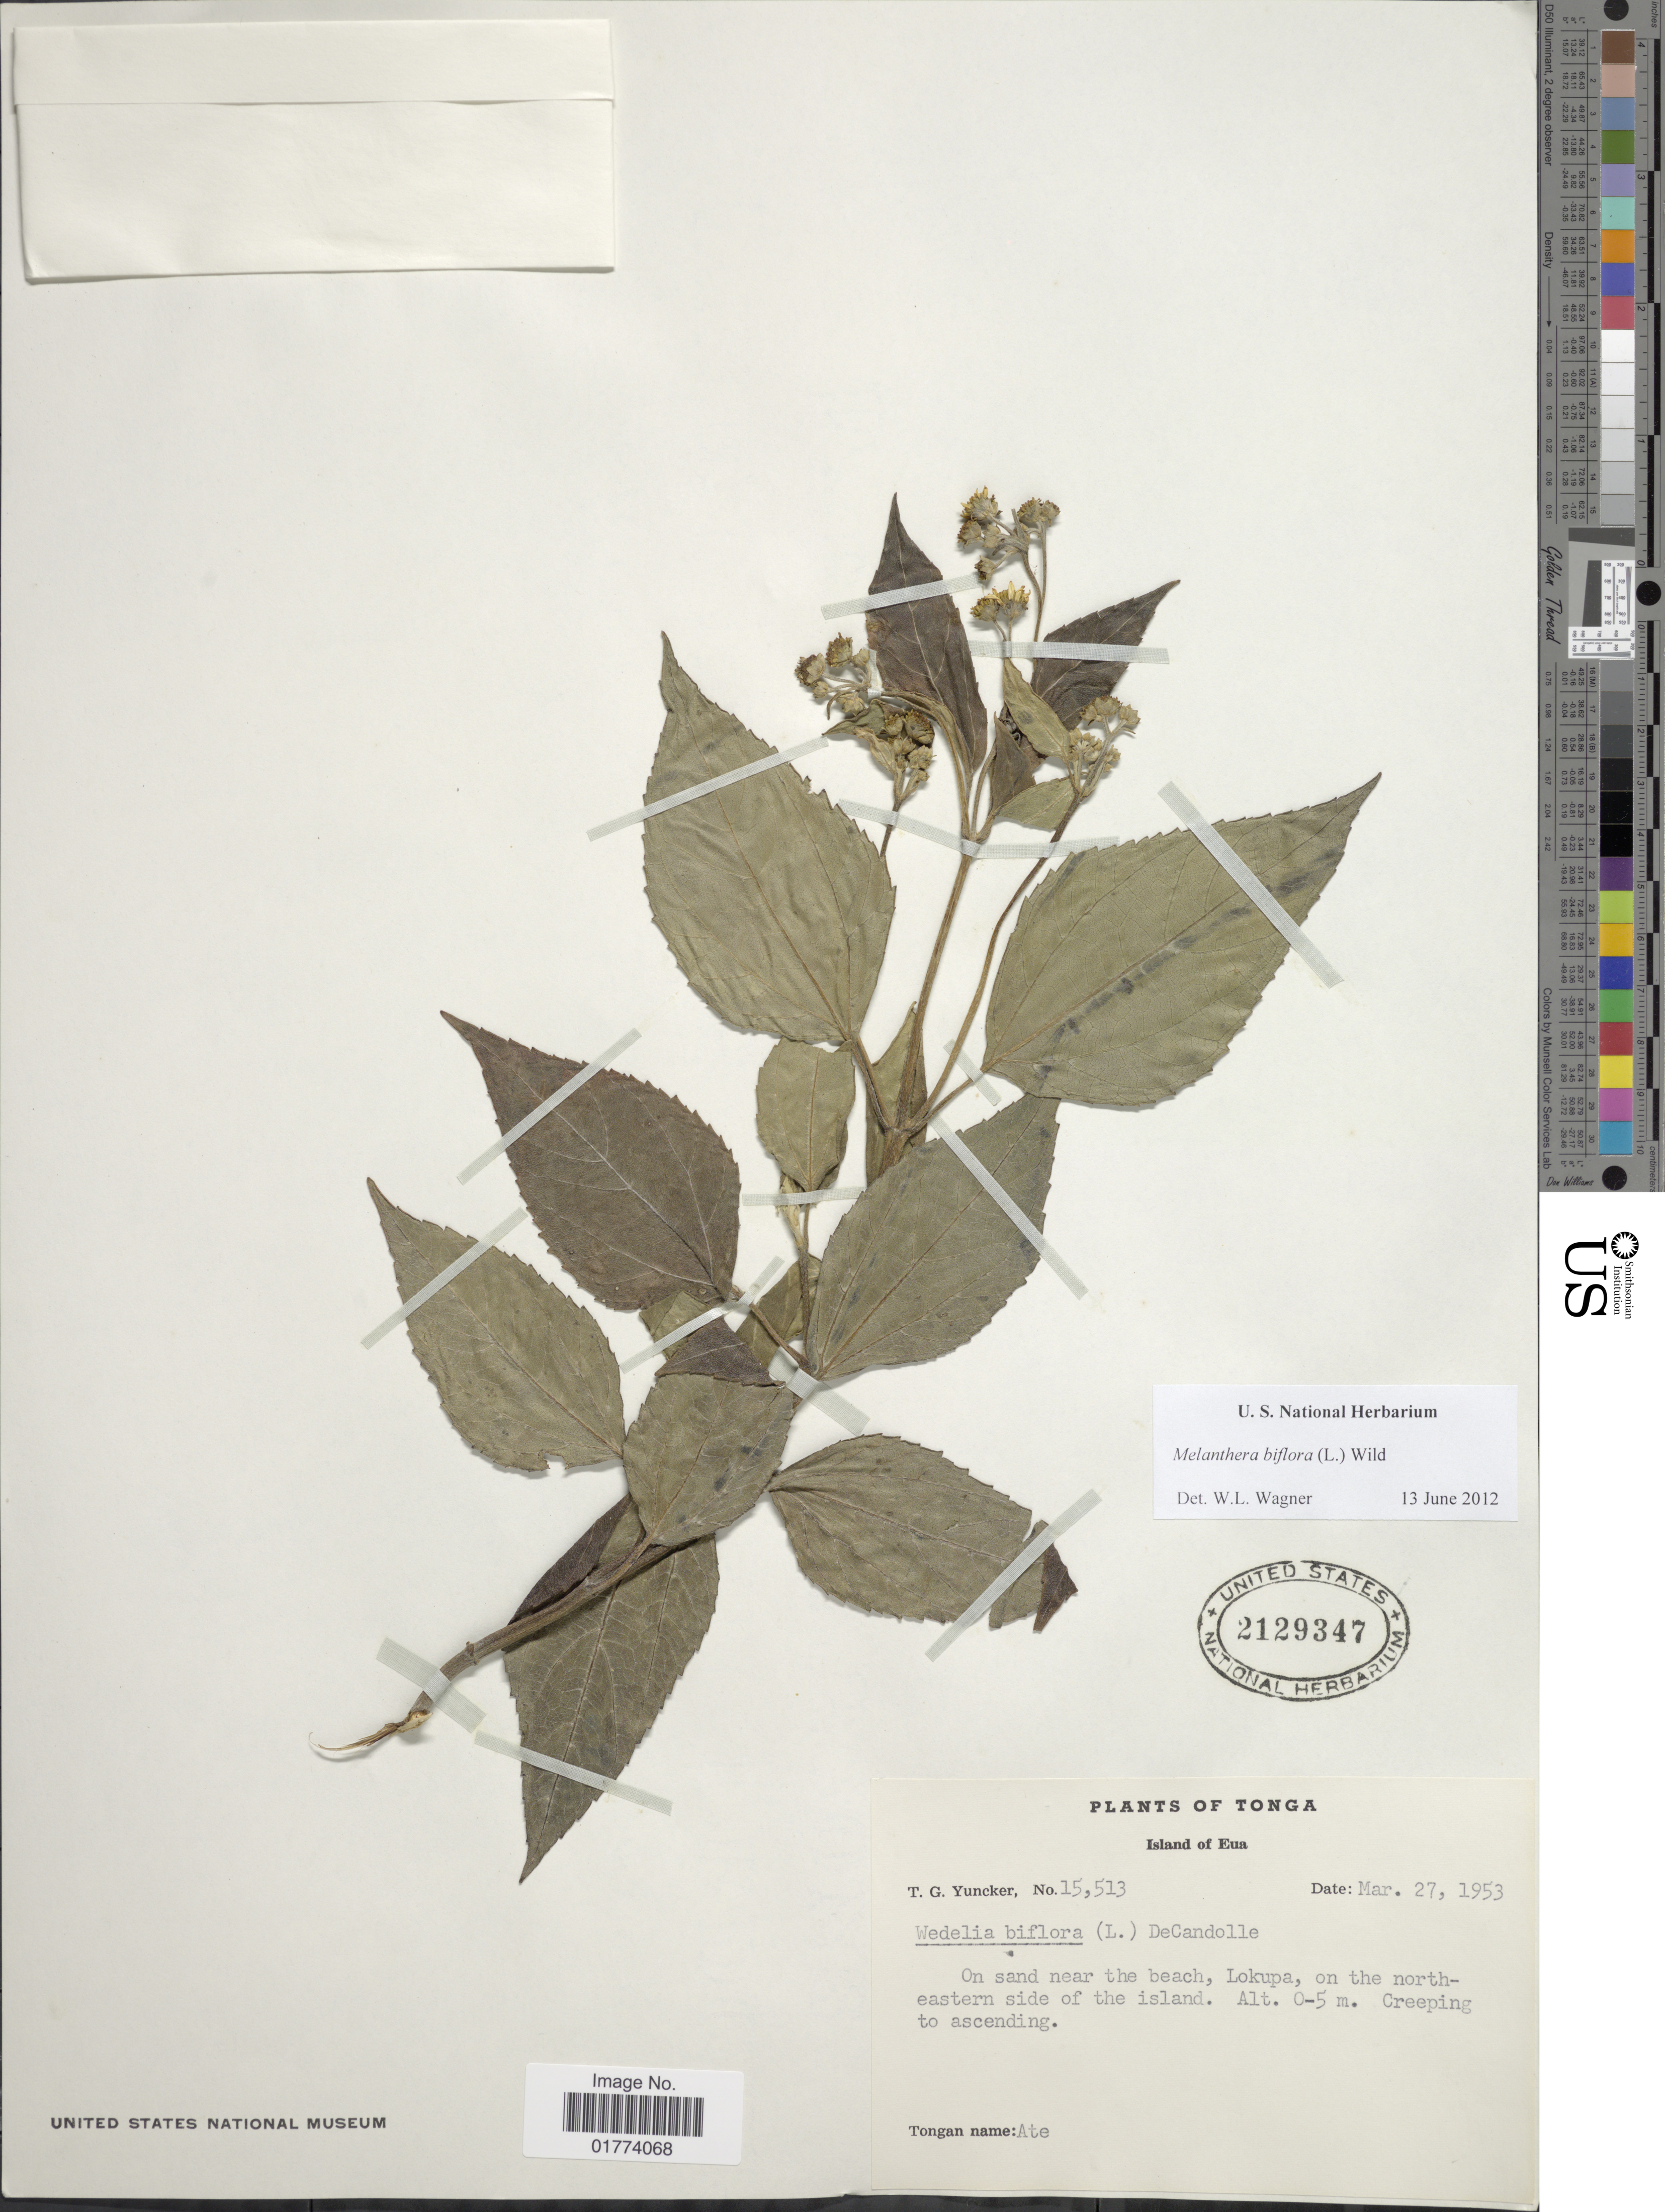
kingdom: Plantae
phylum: Tracheophyta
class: Magnoliopsida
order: Asterales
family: Asteraceae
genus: Wollastonia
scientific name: Wollastonia uniflora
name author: (Willd.) Orchard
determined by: Wagner, W. L., (BOT), Smithsonian Institution - National Museum of Natural History (UNITED STATES)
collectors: T. G. Yuncker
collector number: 15513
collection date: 1953-03-27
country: Tonga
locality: Island of Eua, near the beach, Lokupa, on the north-eastern side of the island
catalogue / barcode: US 2129347